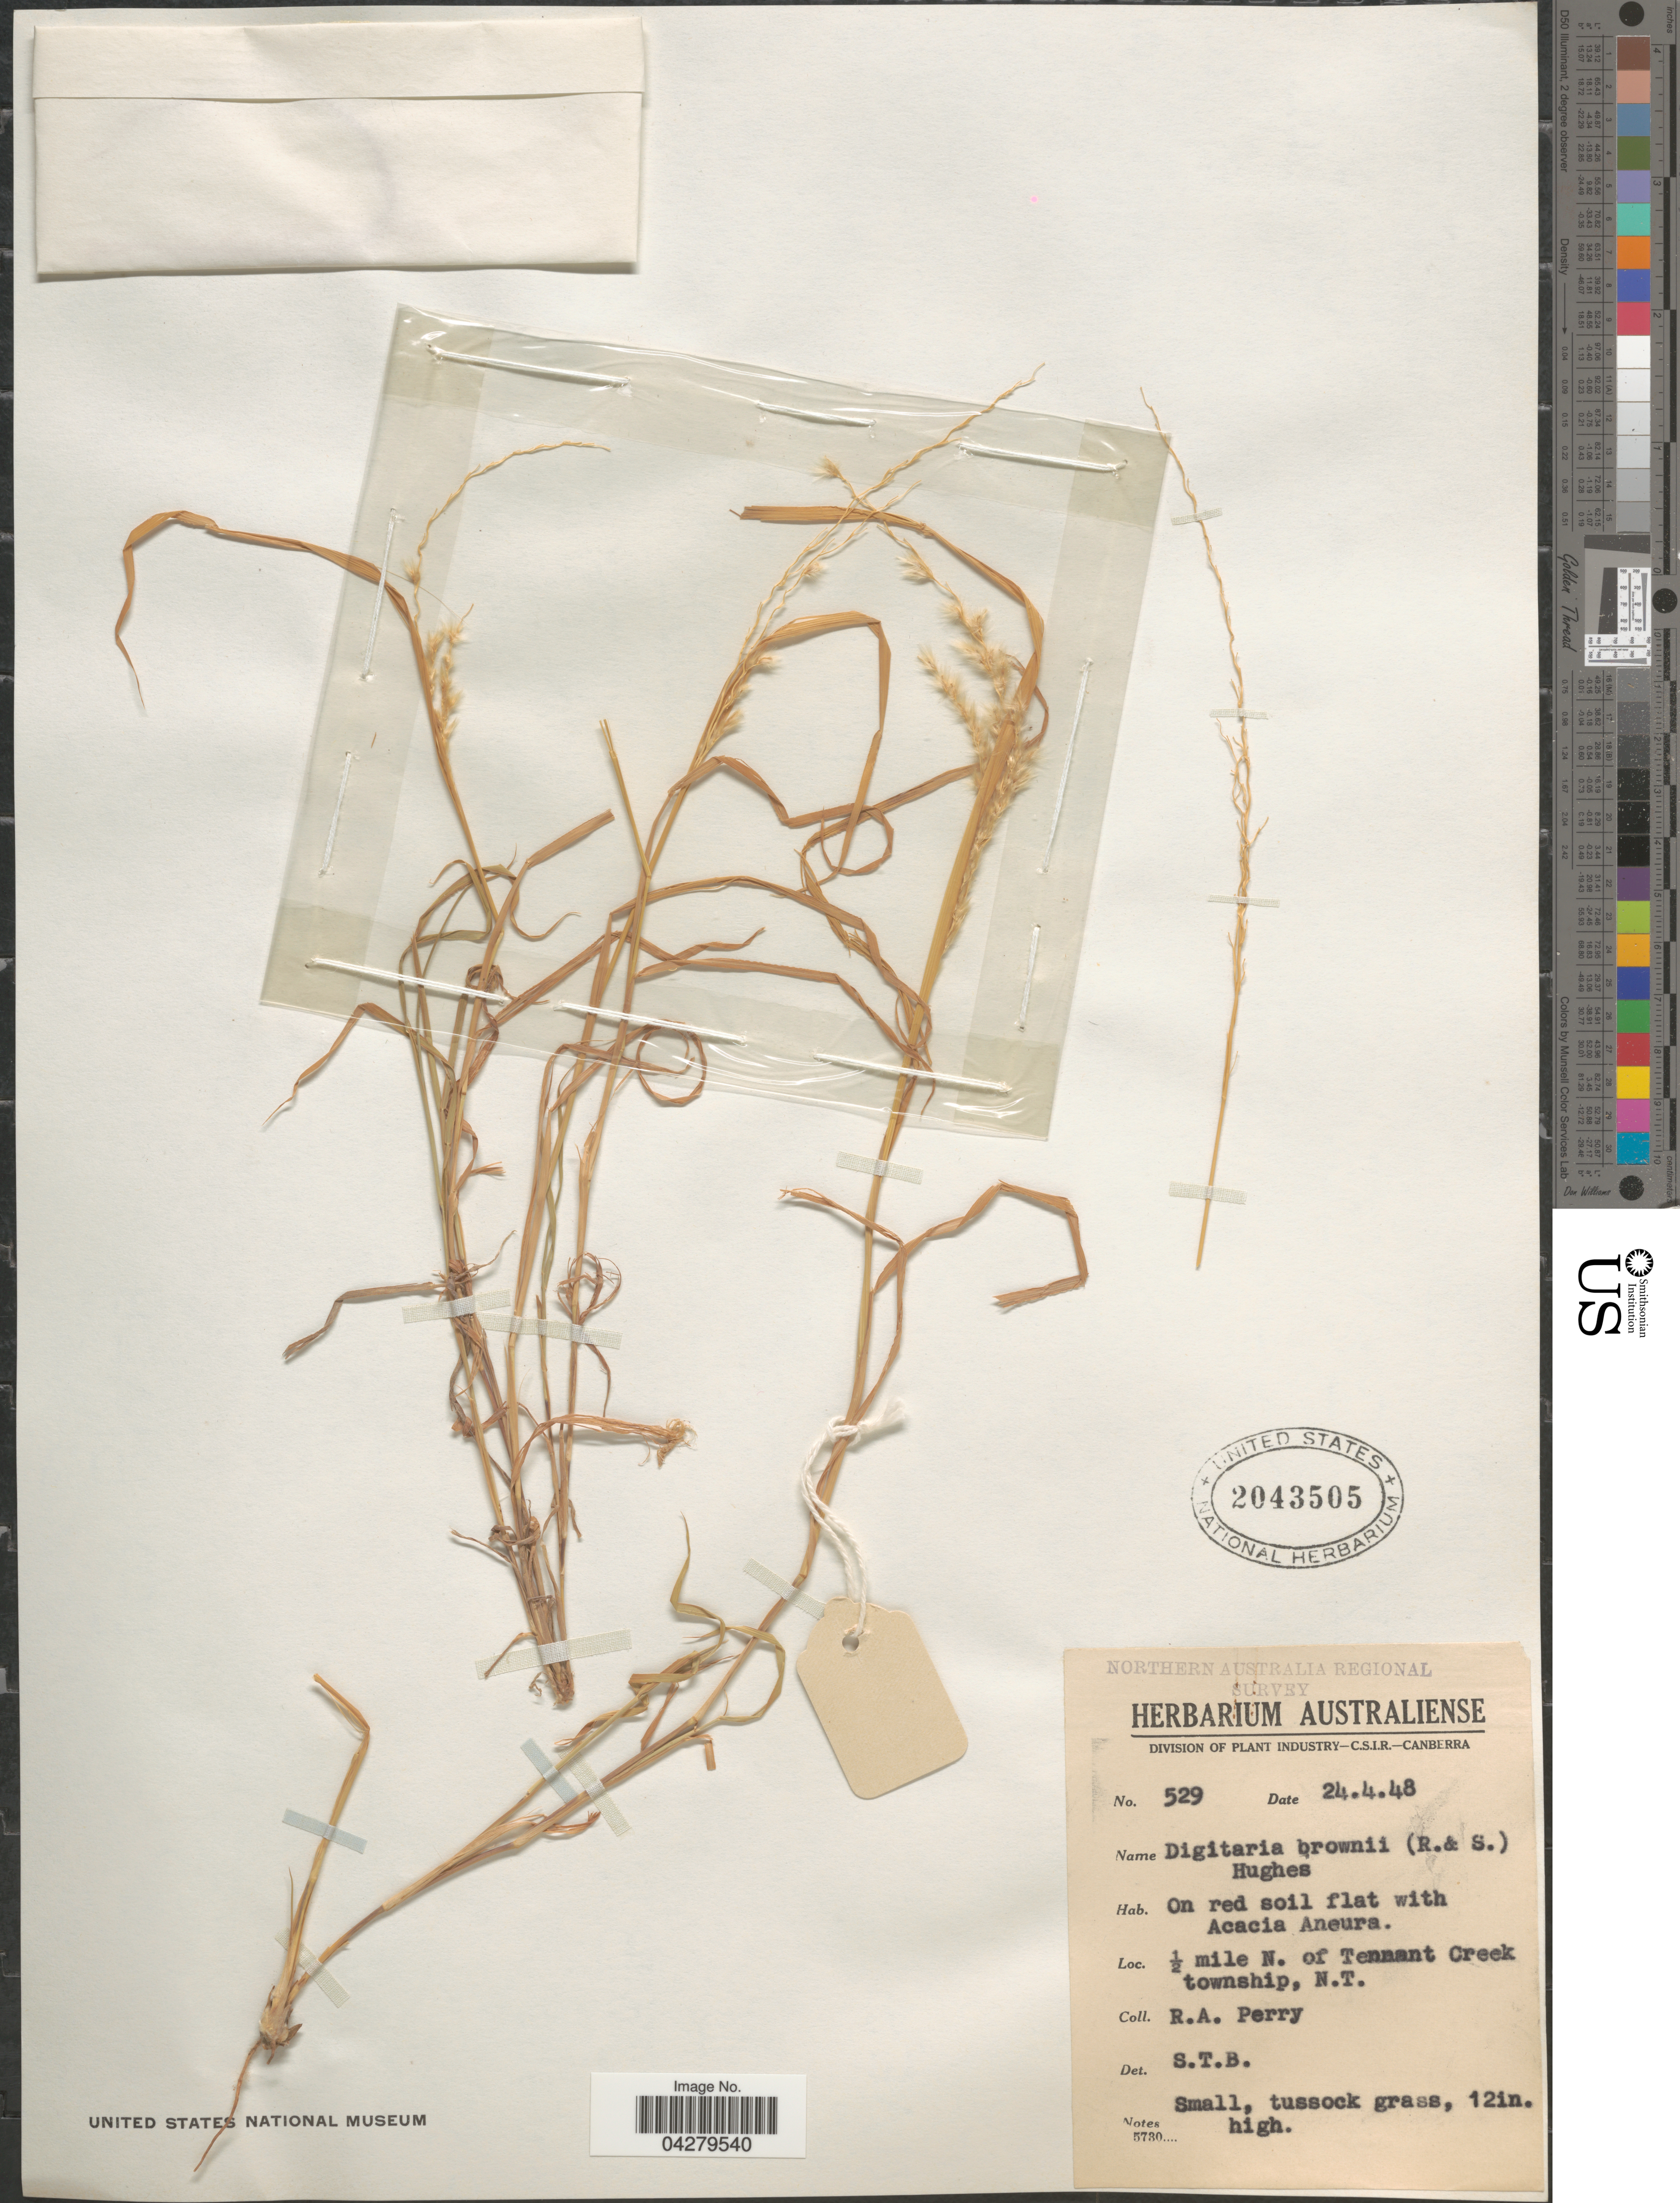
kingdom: Plantae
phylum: Tracheophyta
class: Liliopsida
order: Poales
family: Poaceae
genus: Digitaria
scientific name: Digitaria brownii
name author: (Roem. & Schult.) Hughes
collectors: Perry, R. A.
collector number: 529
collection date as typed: Transcribed d/m/y: 24/4/48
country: Australia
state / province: Northern Territory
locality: Northern Australia Regional Survey. ½ mile N. of Tennant Creek township.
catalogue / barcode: US 2043505